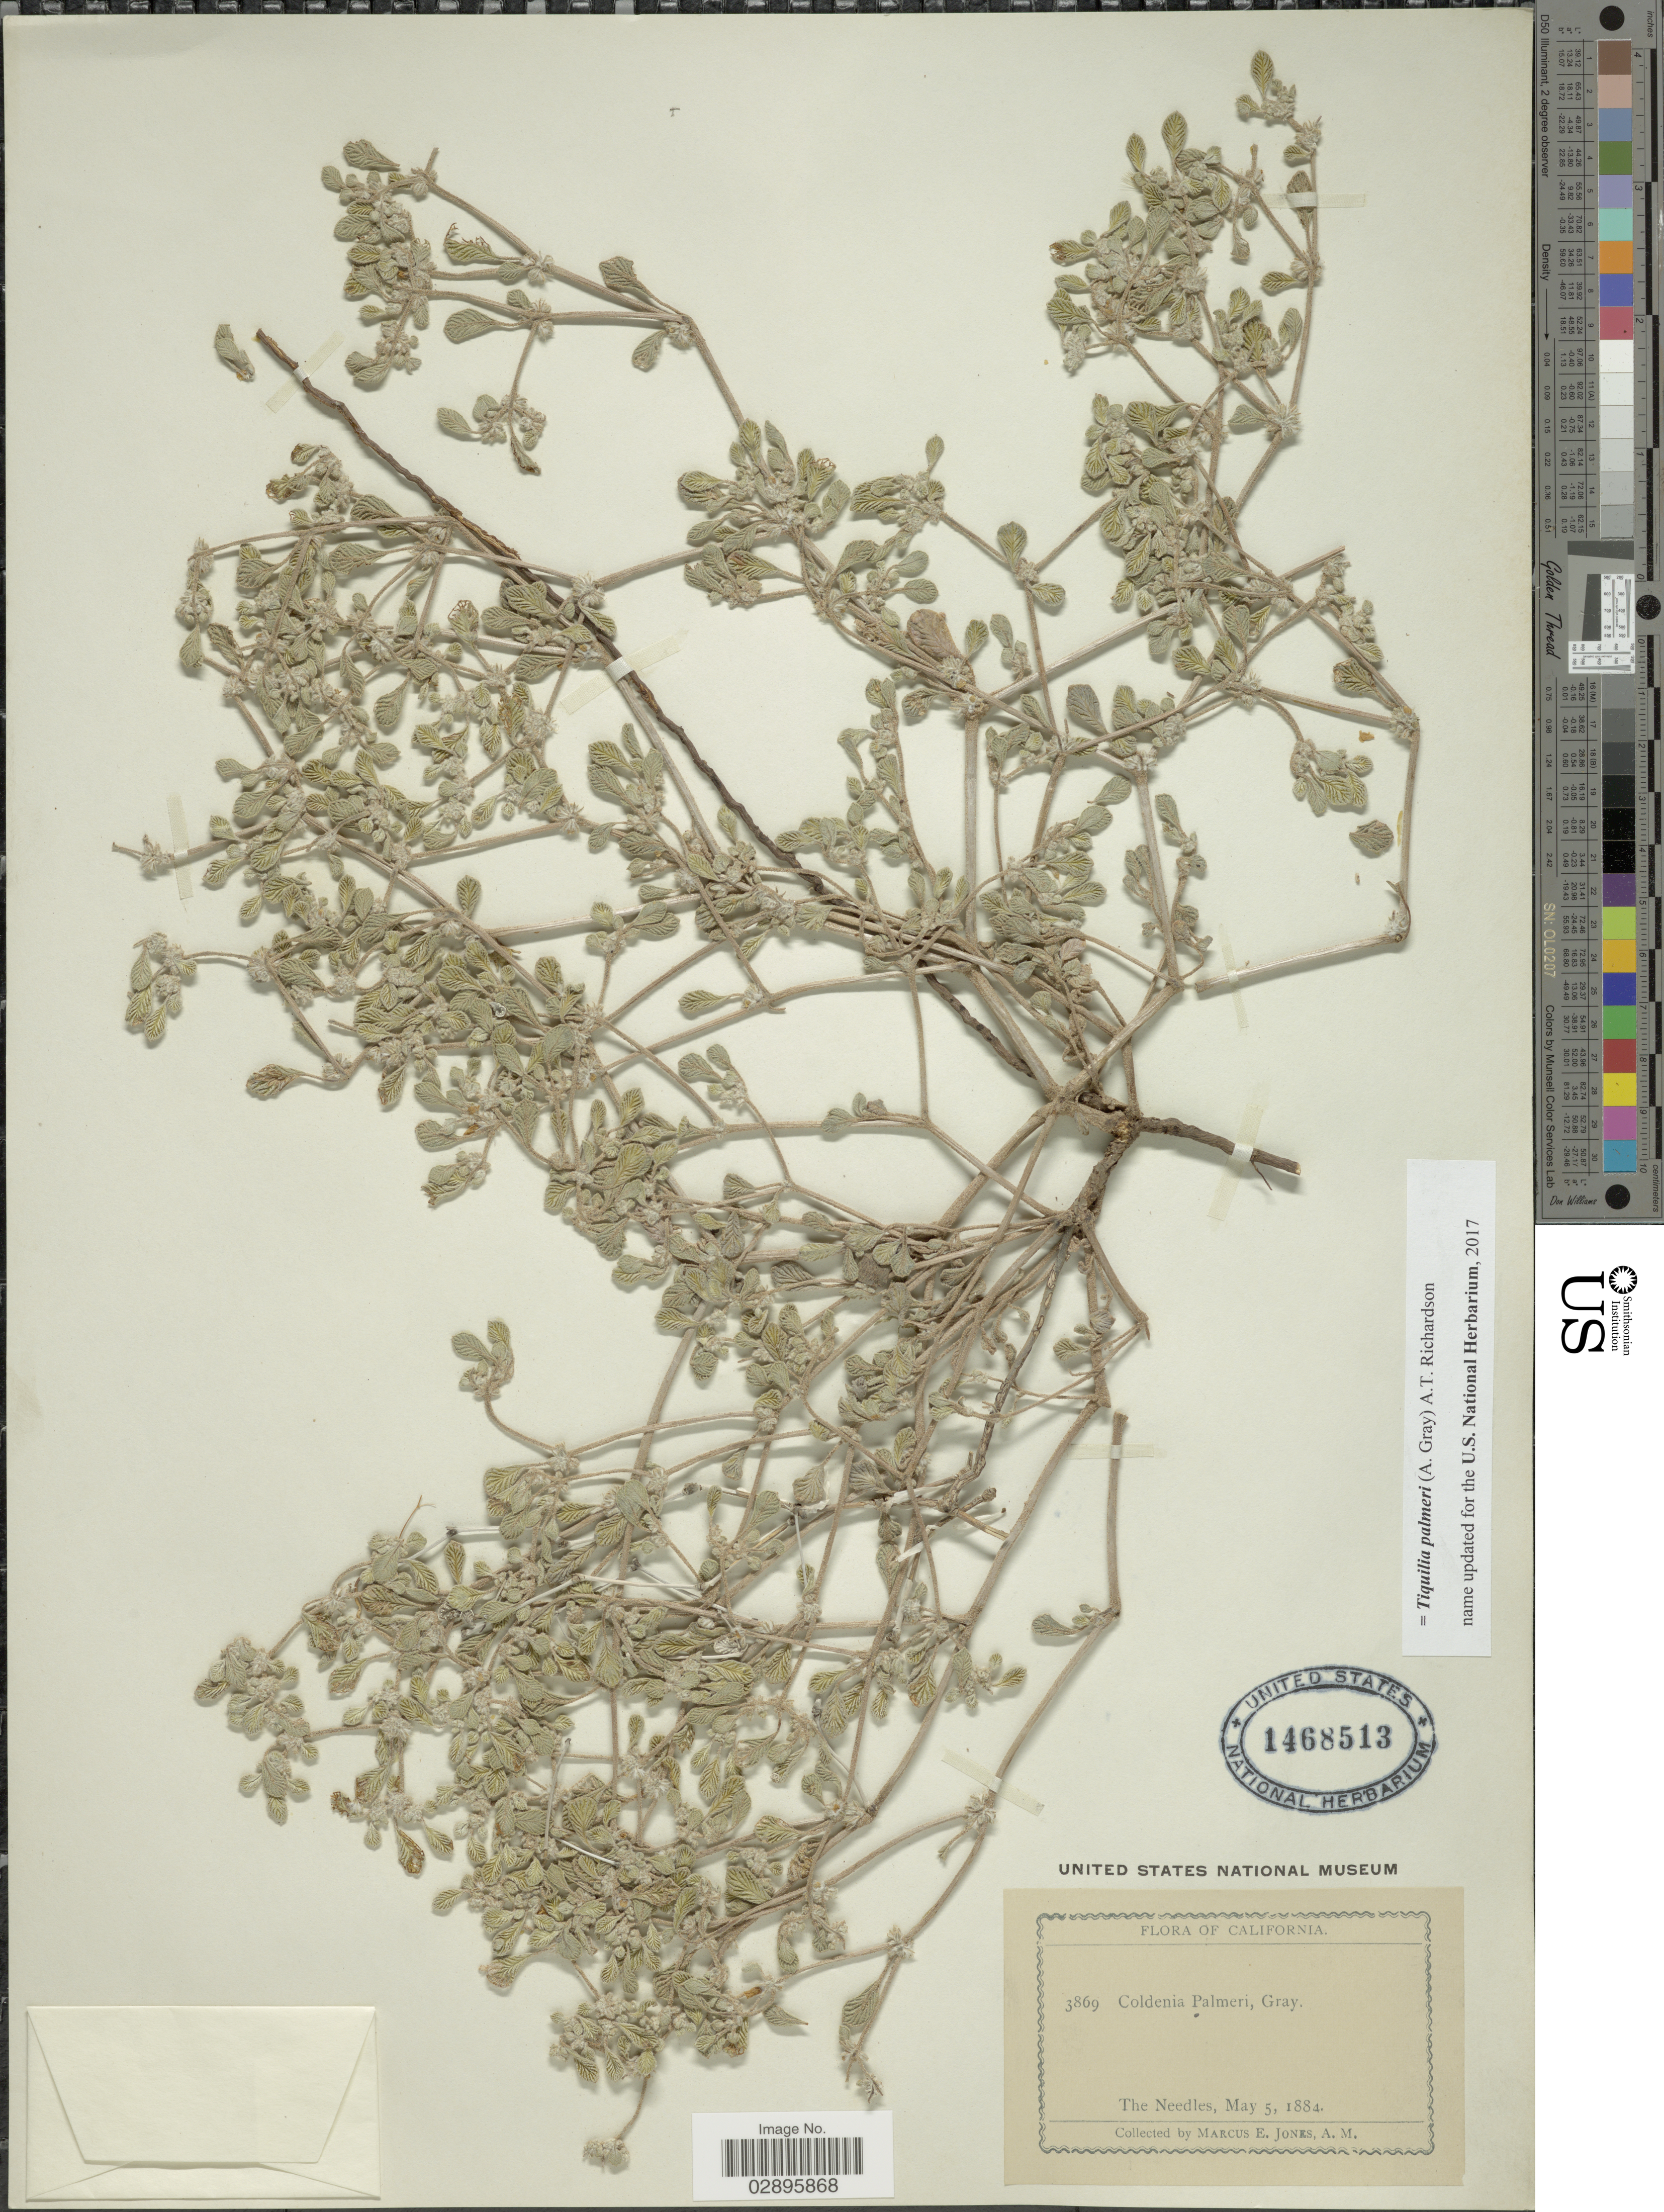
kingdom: Plantae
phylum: Tracheophyta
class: Magnoliopsida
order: Boraginales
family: Ehretiaceae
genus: Tiquilia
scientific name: Tiquilia palmeri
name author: (A. Gray) A.T. Richardson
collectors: M. E. Jones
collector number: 3869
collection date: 1884-05-05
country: United States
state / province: California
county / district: San Bernardino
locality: The Needles.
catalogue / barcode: US 1468513